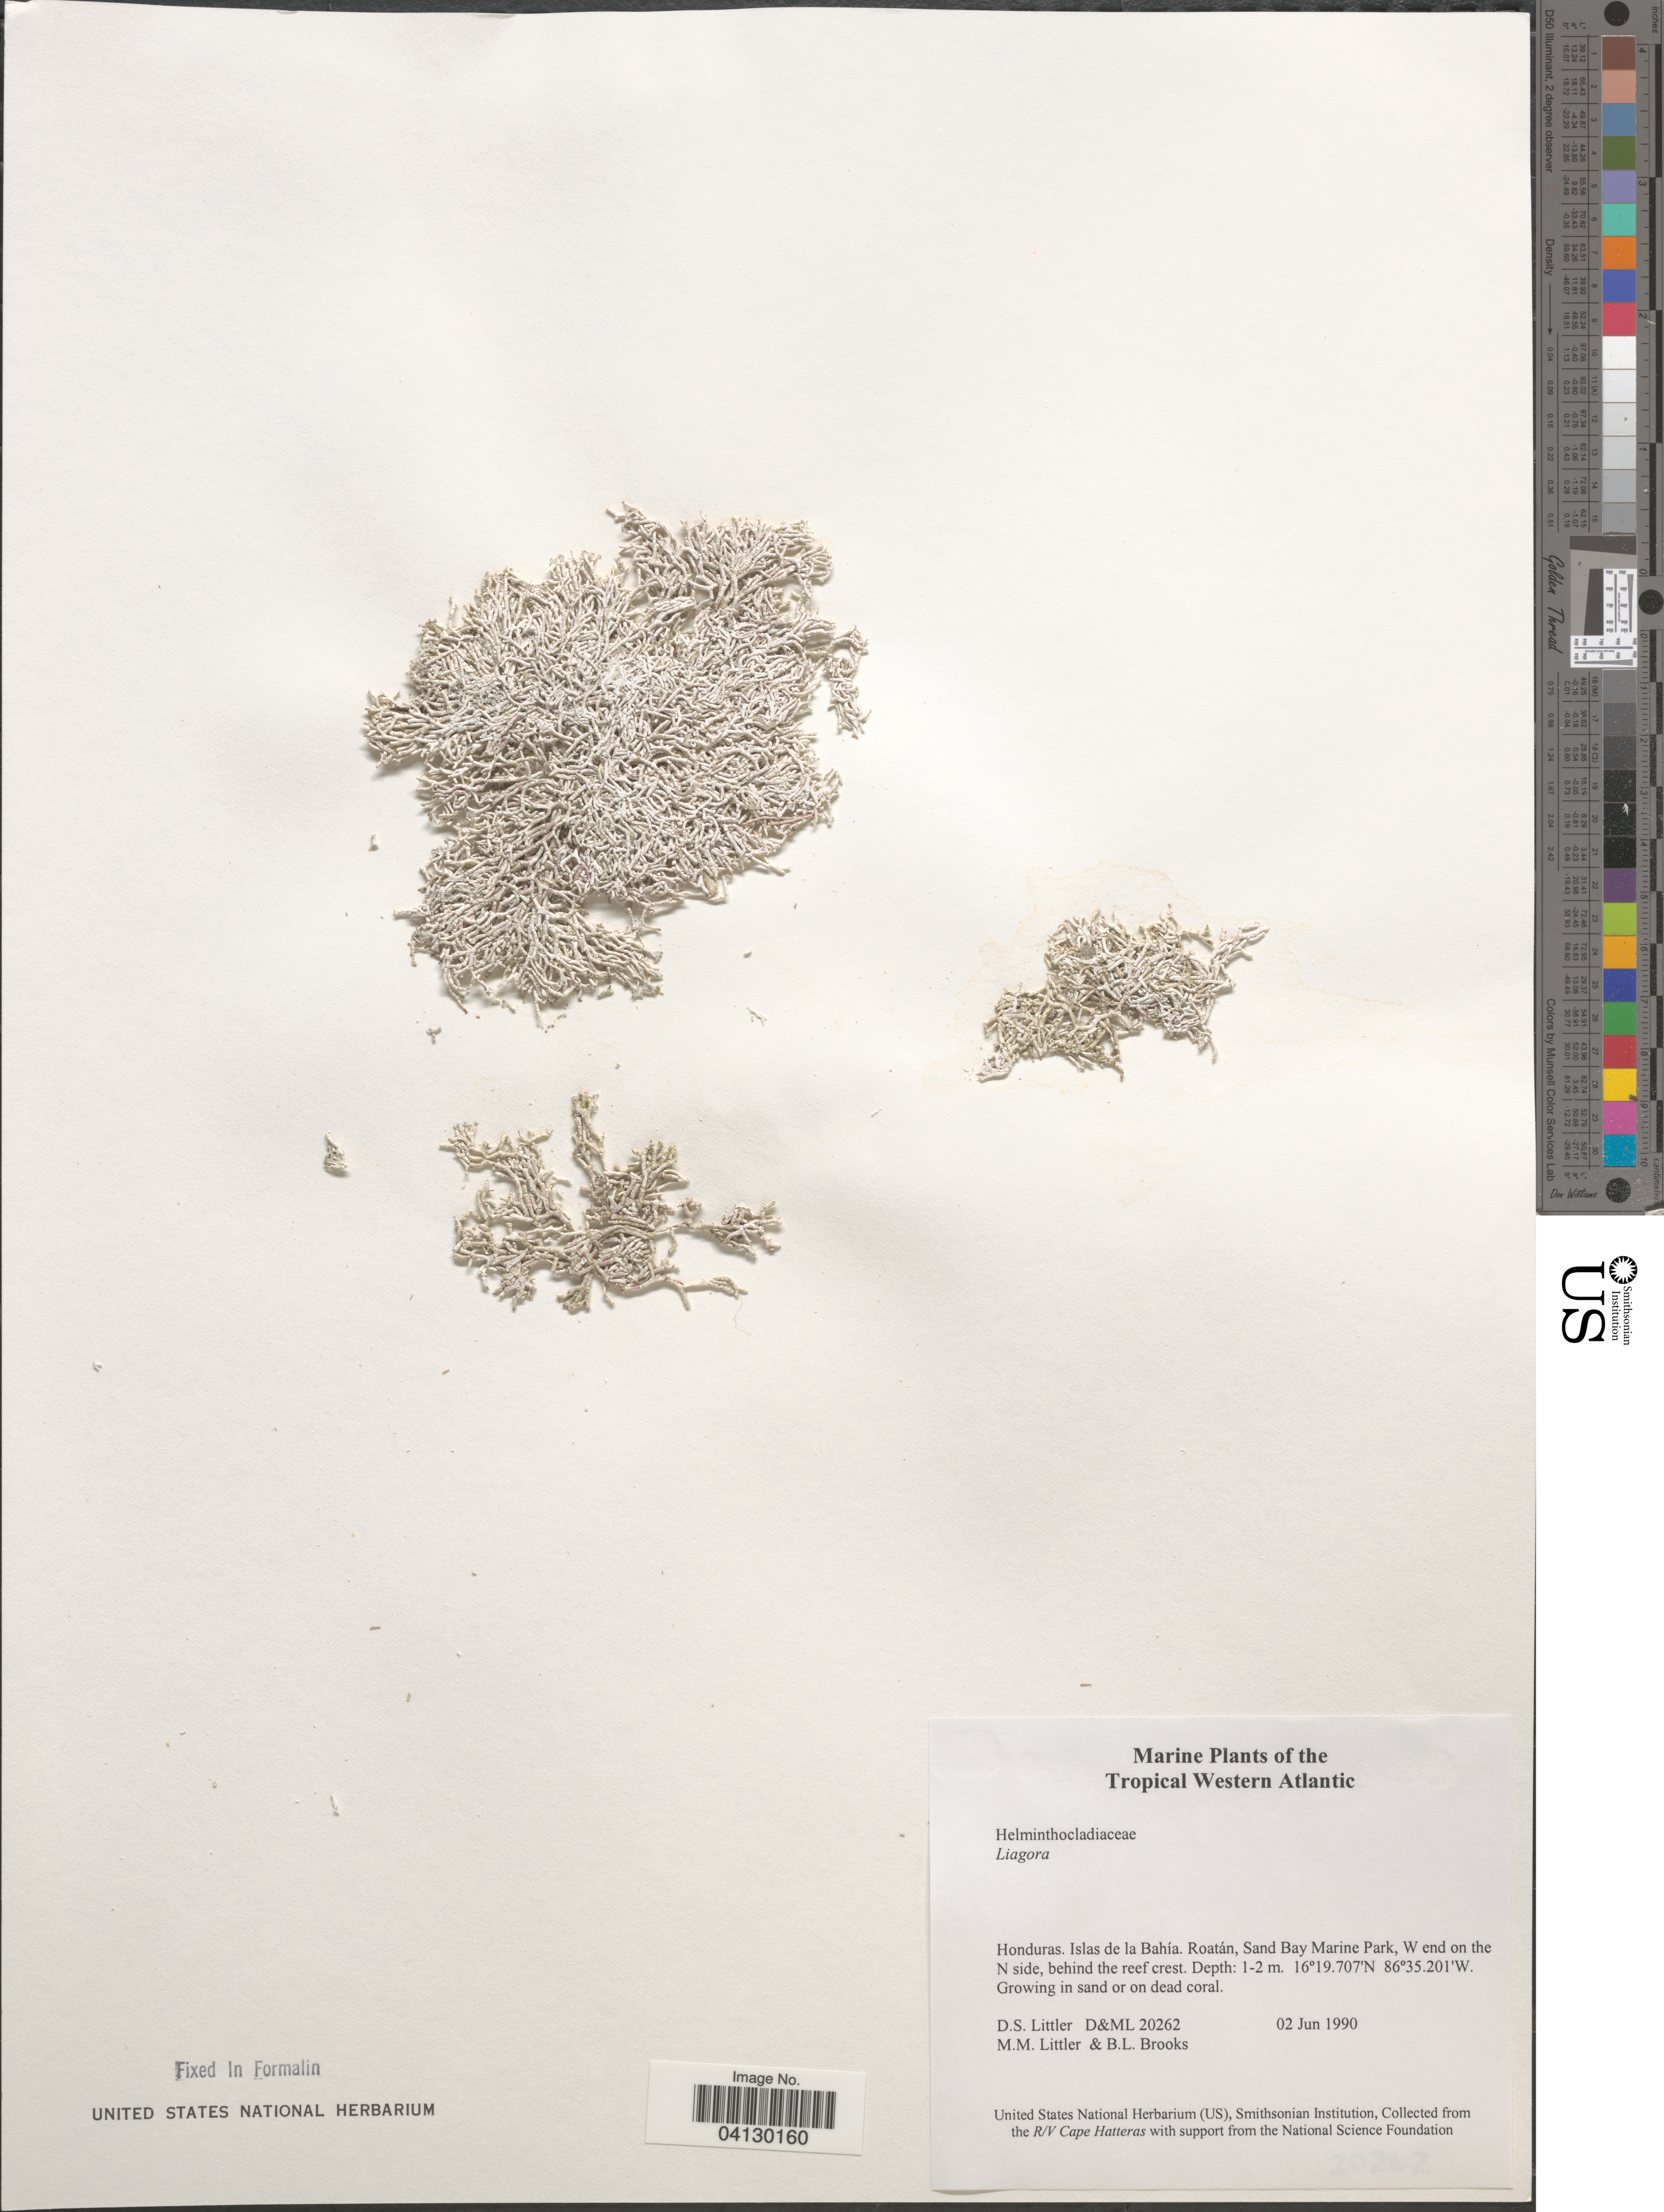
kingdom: Plantae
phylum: Rhodophyta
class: Florideophyceae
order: Nemaliales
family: Liagoraceae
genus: Liagora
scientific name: Liagora sp.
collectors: D. S. Littler & B. Brooks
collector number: D&ML 20262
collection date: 1990-06-02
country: Honduras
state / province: Islas de la Bahía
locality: The Tropical Western Atlantic. Roatán, Sand Bay Marine Park, W end on the N side, behind the reef crest.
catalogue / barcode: US 328610